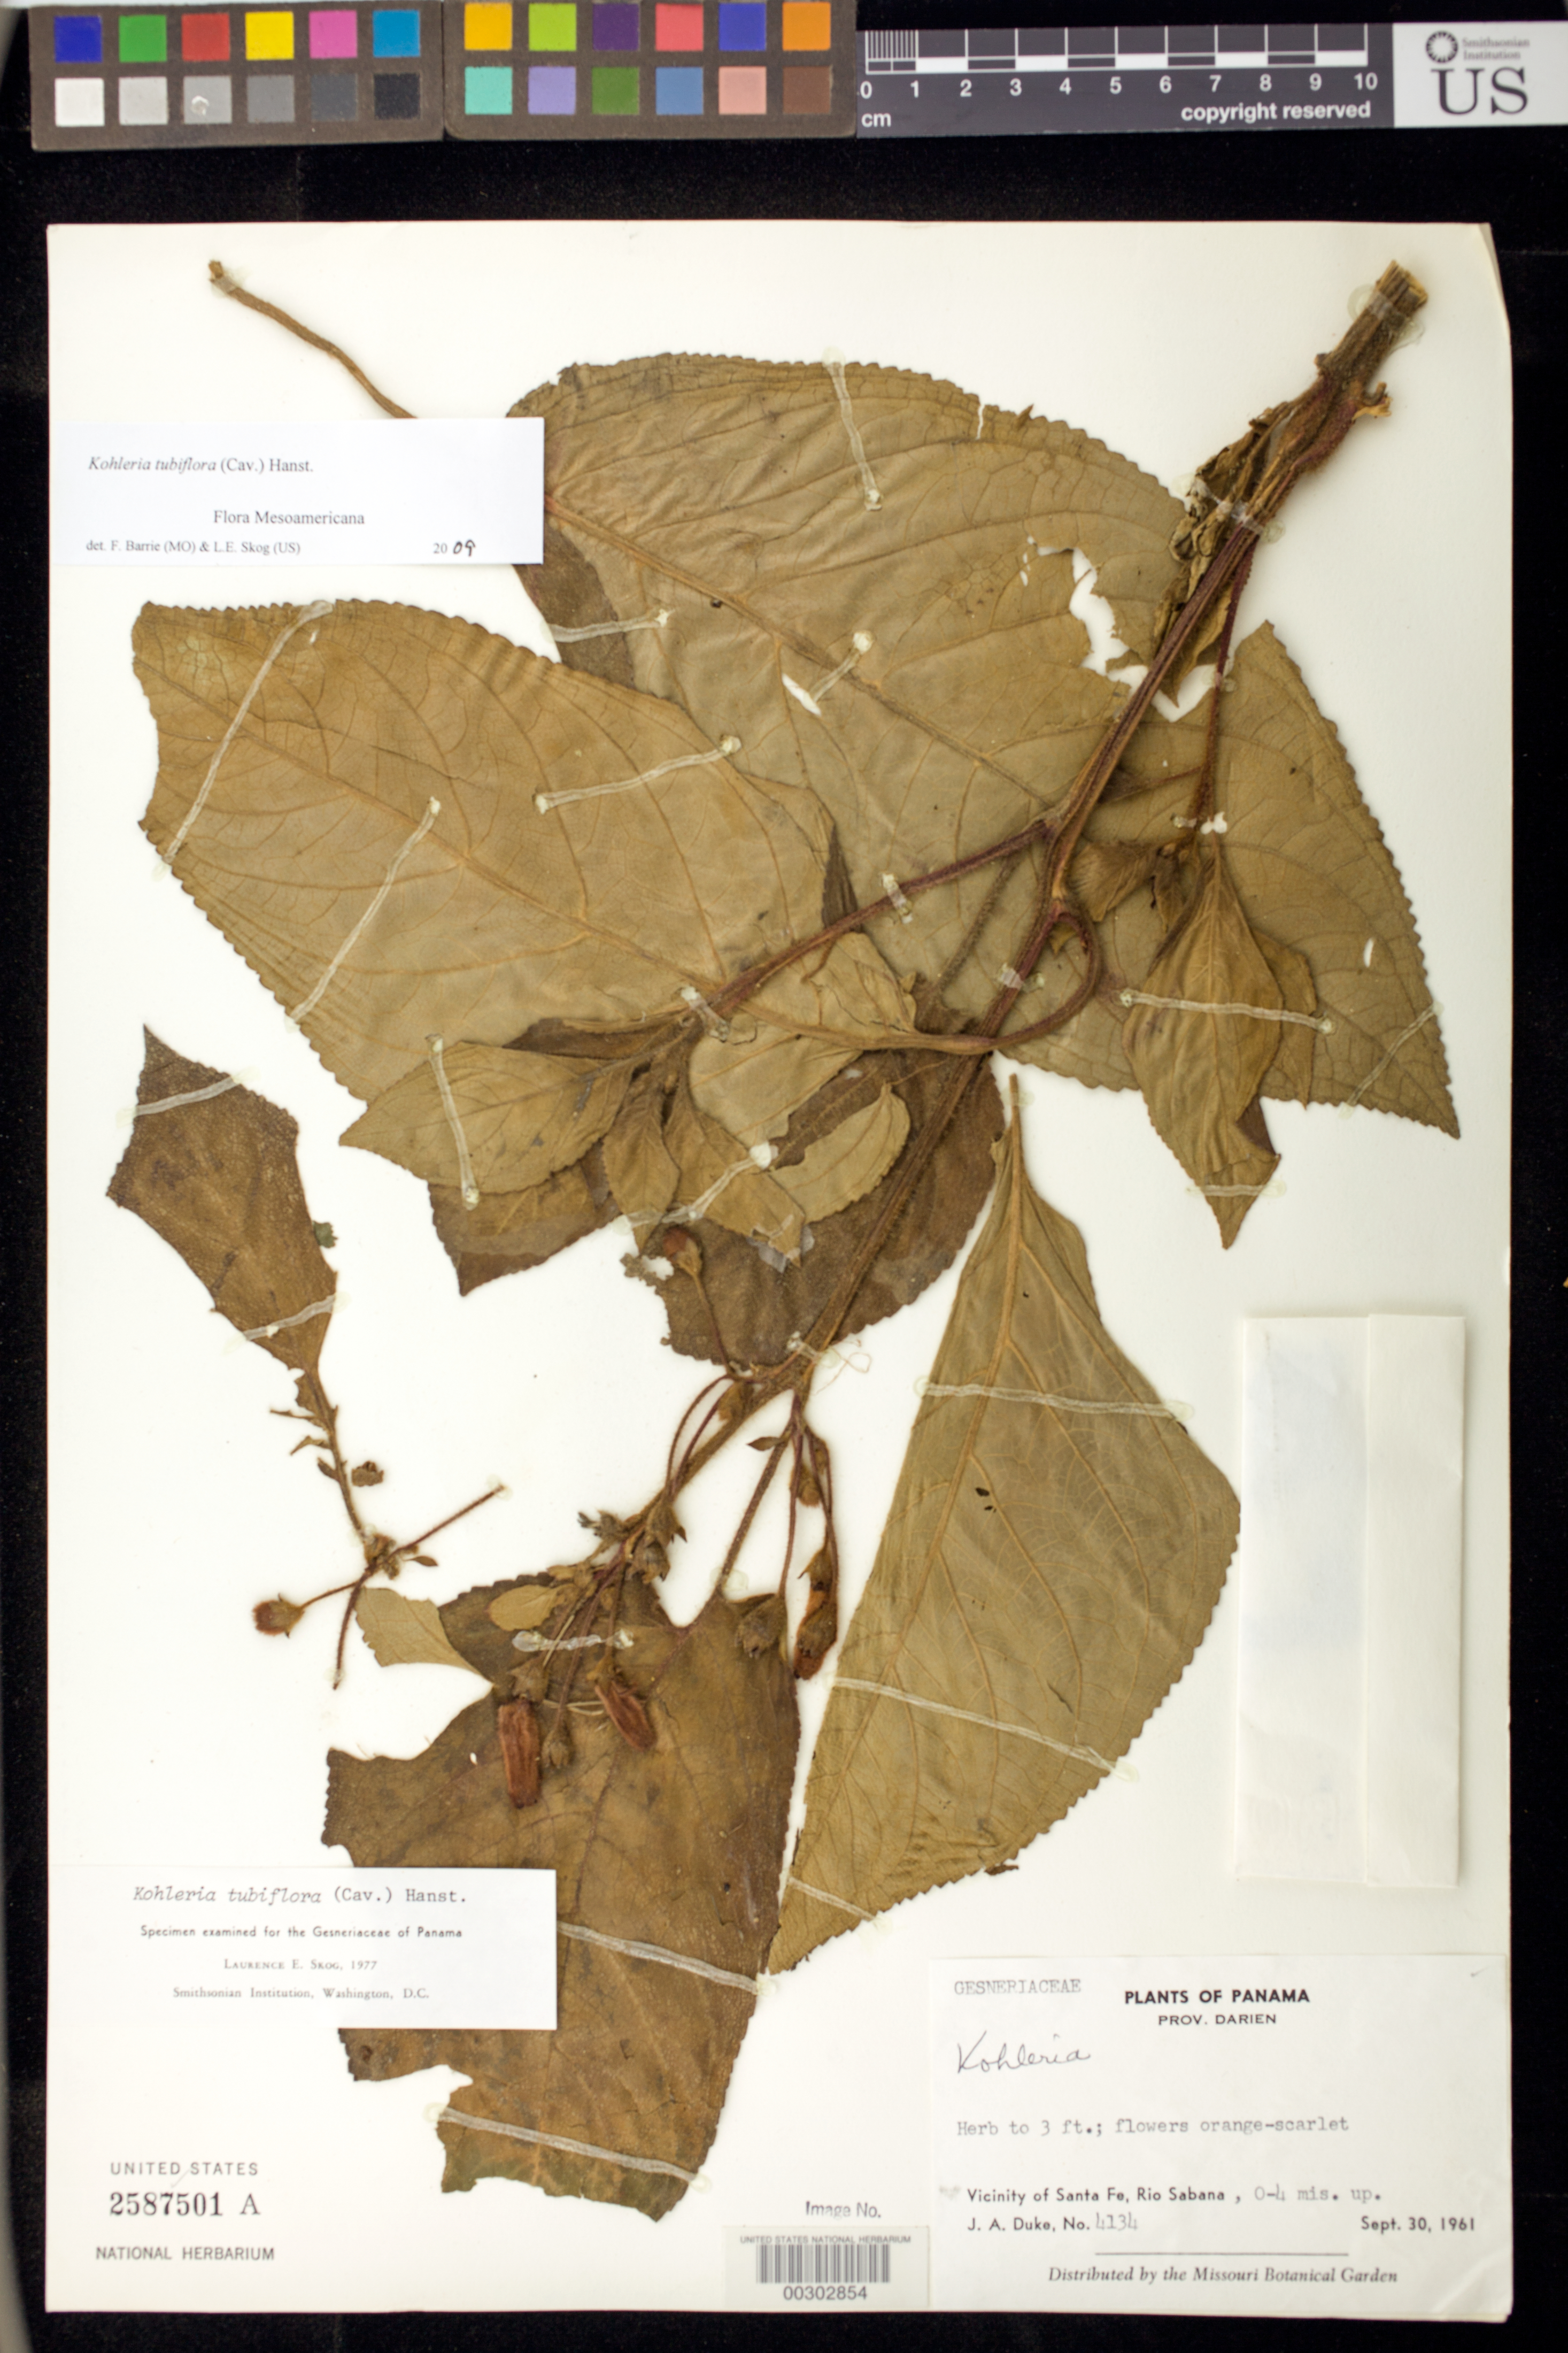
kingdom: Plantae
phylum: Tracheophyta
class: Magnoliopsida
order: Lamiales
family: Gesneriaceae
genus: Kohleria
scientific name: Kohleria tubiflora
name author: (Cav.) Hanst.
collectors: J. A. Duke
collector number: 4134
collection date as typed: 30 Sep 1961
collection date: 1961-09-30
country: Panama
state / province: Darién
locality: Vicinity of Santa Fe, Rio Sabana, 0-4 mis. up.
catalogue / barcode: US 2587501A